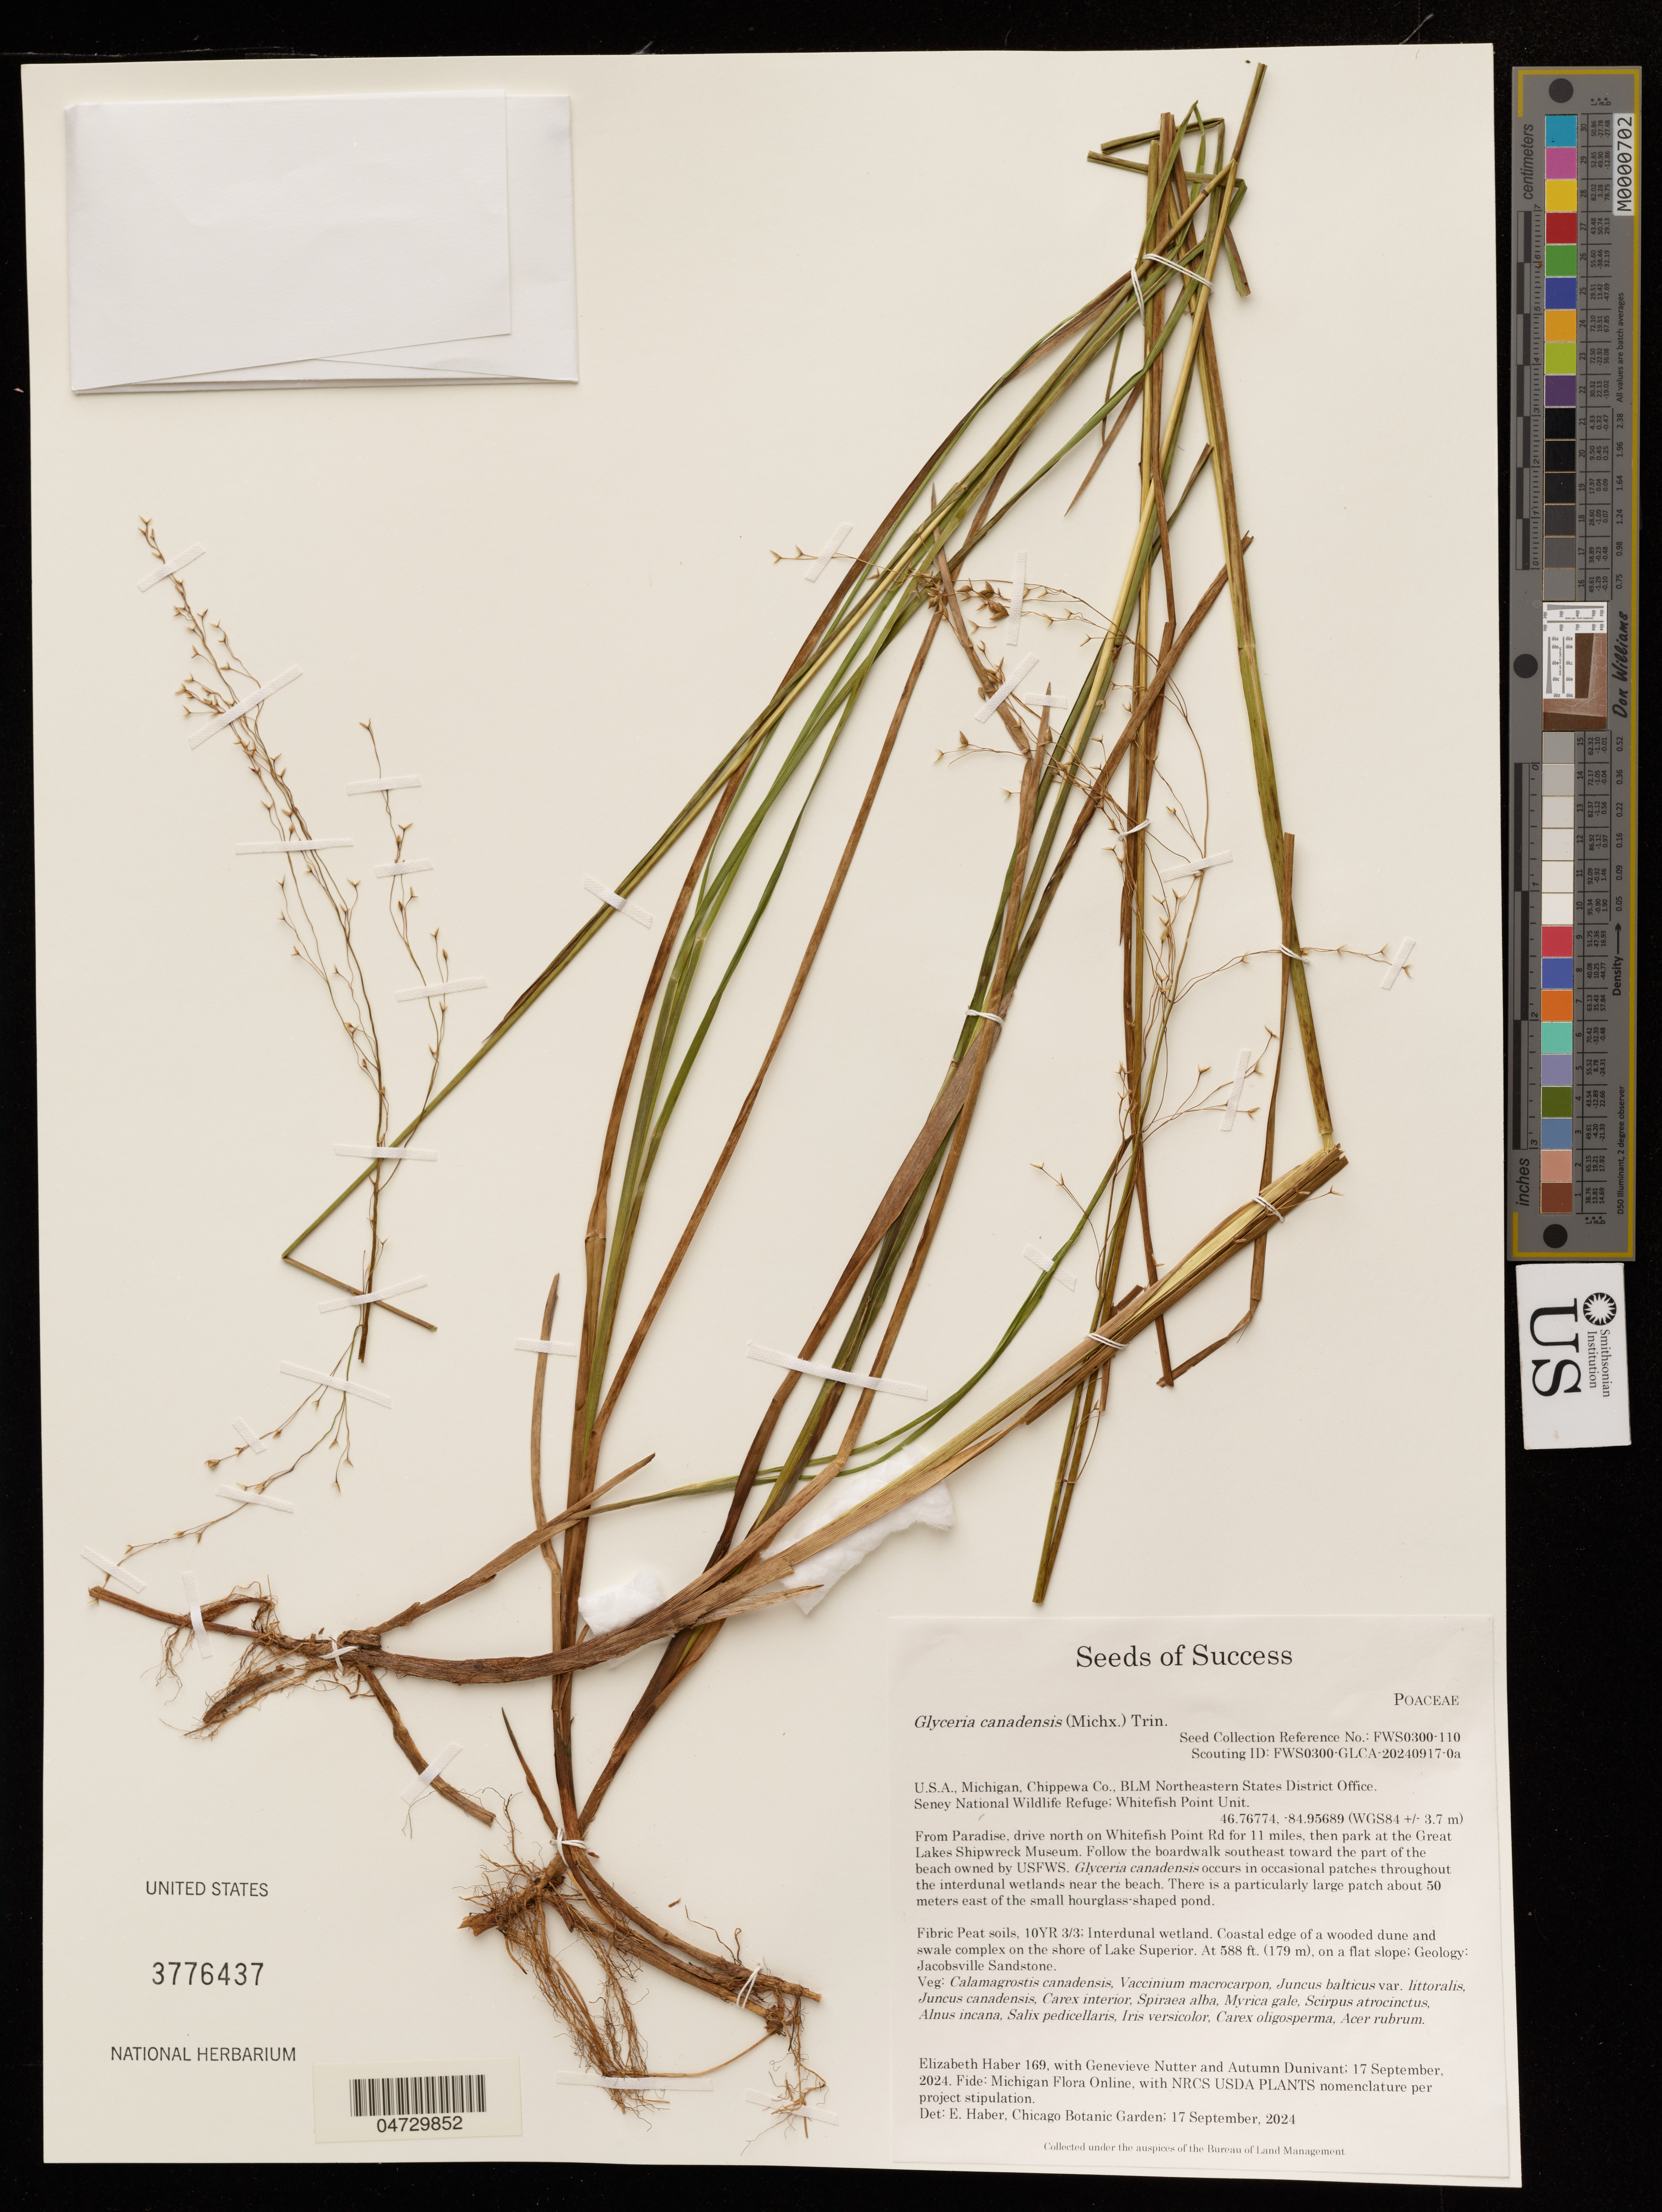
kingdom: Plantae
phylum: Tracheophyta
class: Liliopsida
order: Poales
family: Poaceae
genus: Glyceria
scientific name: Glyceria canadensis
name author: (Michx.) Trin.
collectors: E. Haber, G. Nutter & A. Dunivant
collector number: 169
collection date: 2024-09-17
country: United States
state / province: Michigan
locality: Chippewa Co., BLM Northeastern States District Office. Seney National Wildlife Refuge: Whitefish Point Unit. (WGS84 +/- 3.7 m). From Paradise, drive north on Whitefish Point Rd for 11 miles, then park at the Great Lakes Shipwreck Museum. Follow the boardwalk southeast toward the part of the beach owned by USFWS.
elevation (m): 179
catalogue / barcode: US 3776437